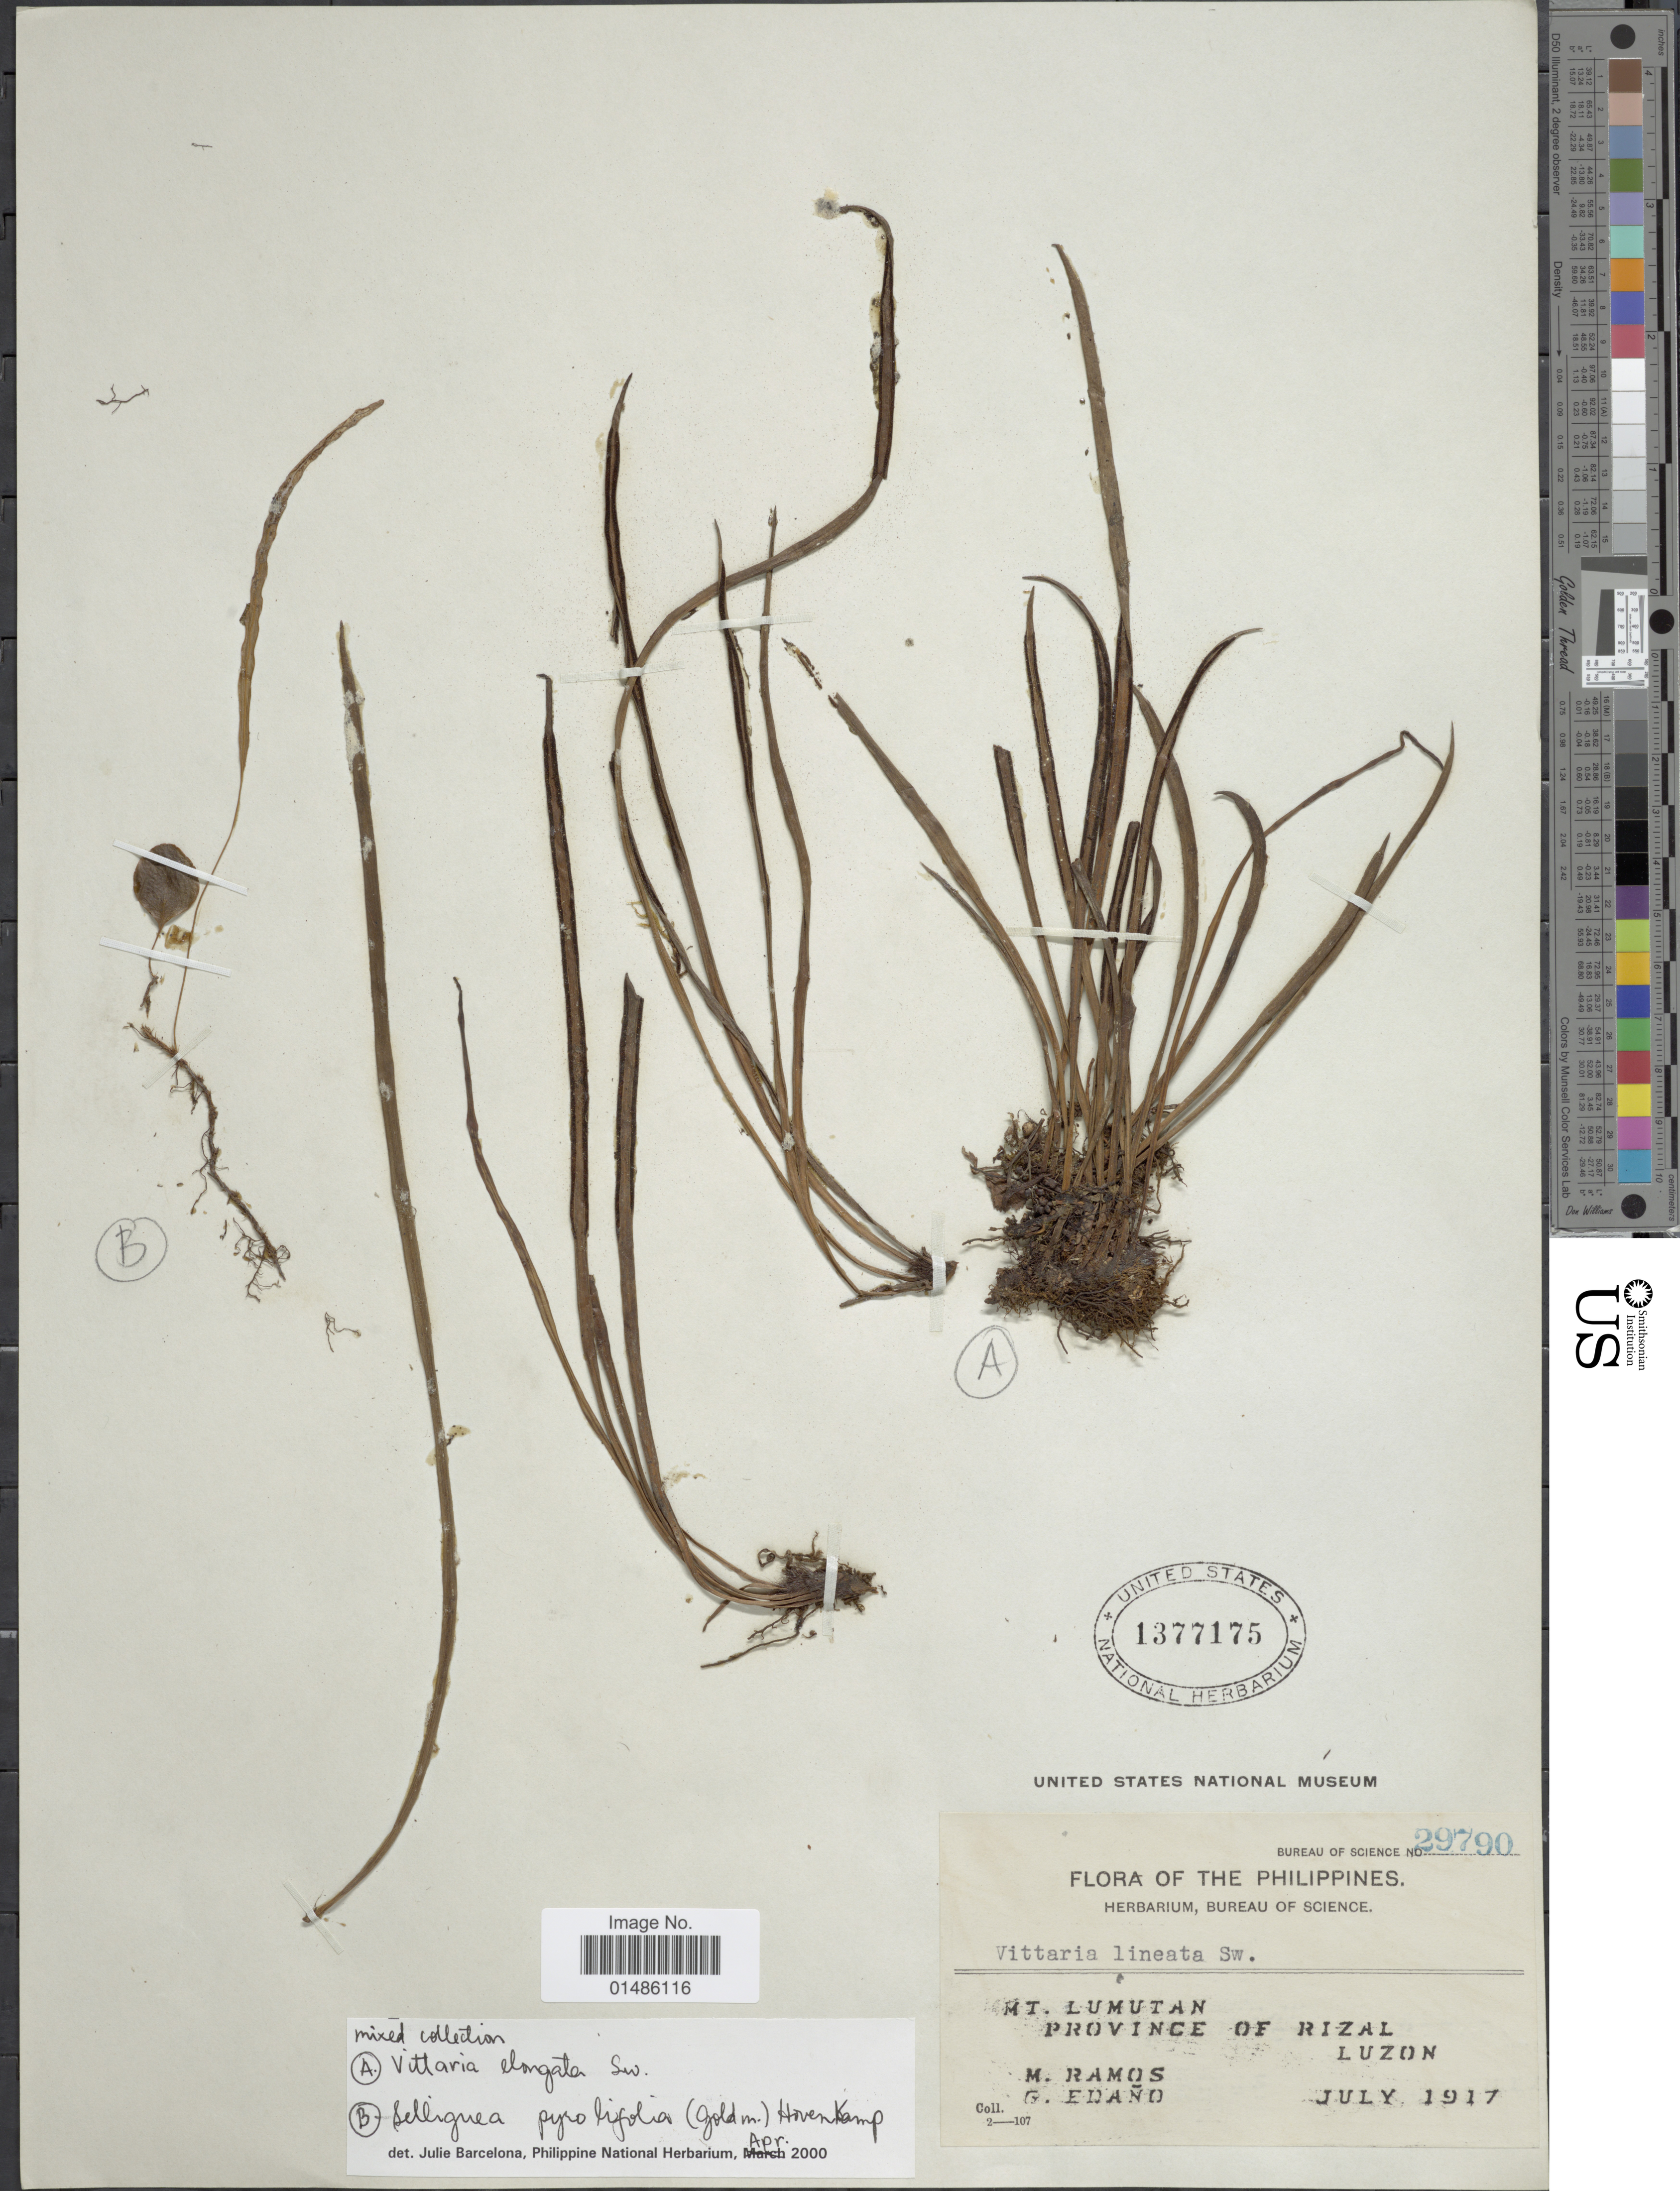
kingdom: Plantae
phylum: Tracheophyta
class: Polypodiopsida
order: Polypodiales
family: Pteridaceae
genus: Haplopteris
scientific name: Haplopteris elongata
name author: (Sw.) Crane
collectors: M. Ramos & G. Edaño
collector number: Bureau of Science 29790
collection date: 1917-07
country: Philippines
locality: Mt. Lumutan, Province of Rizal, Luzon.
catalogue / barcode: US 1377175